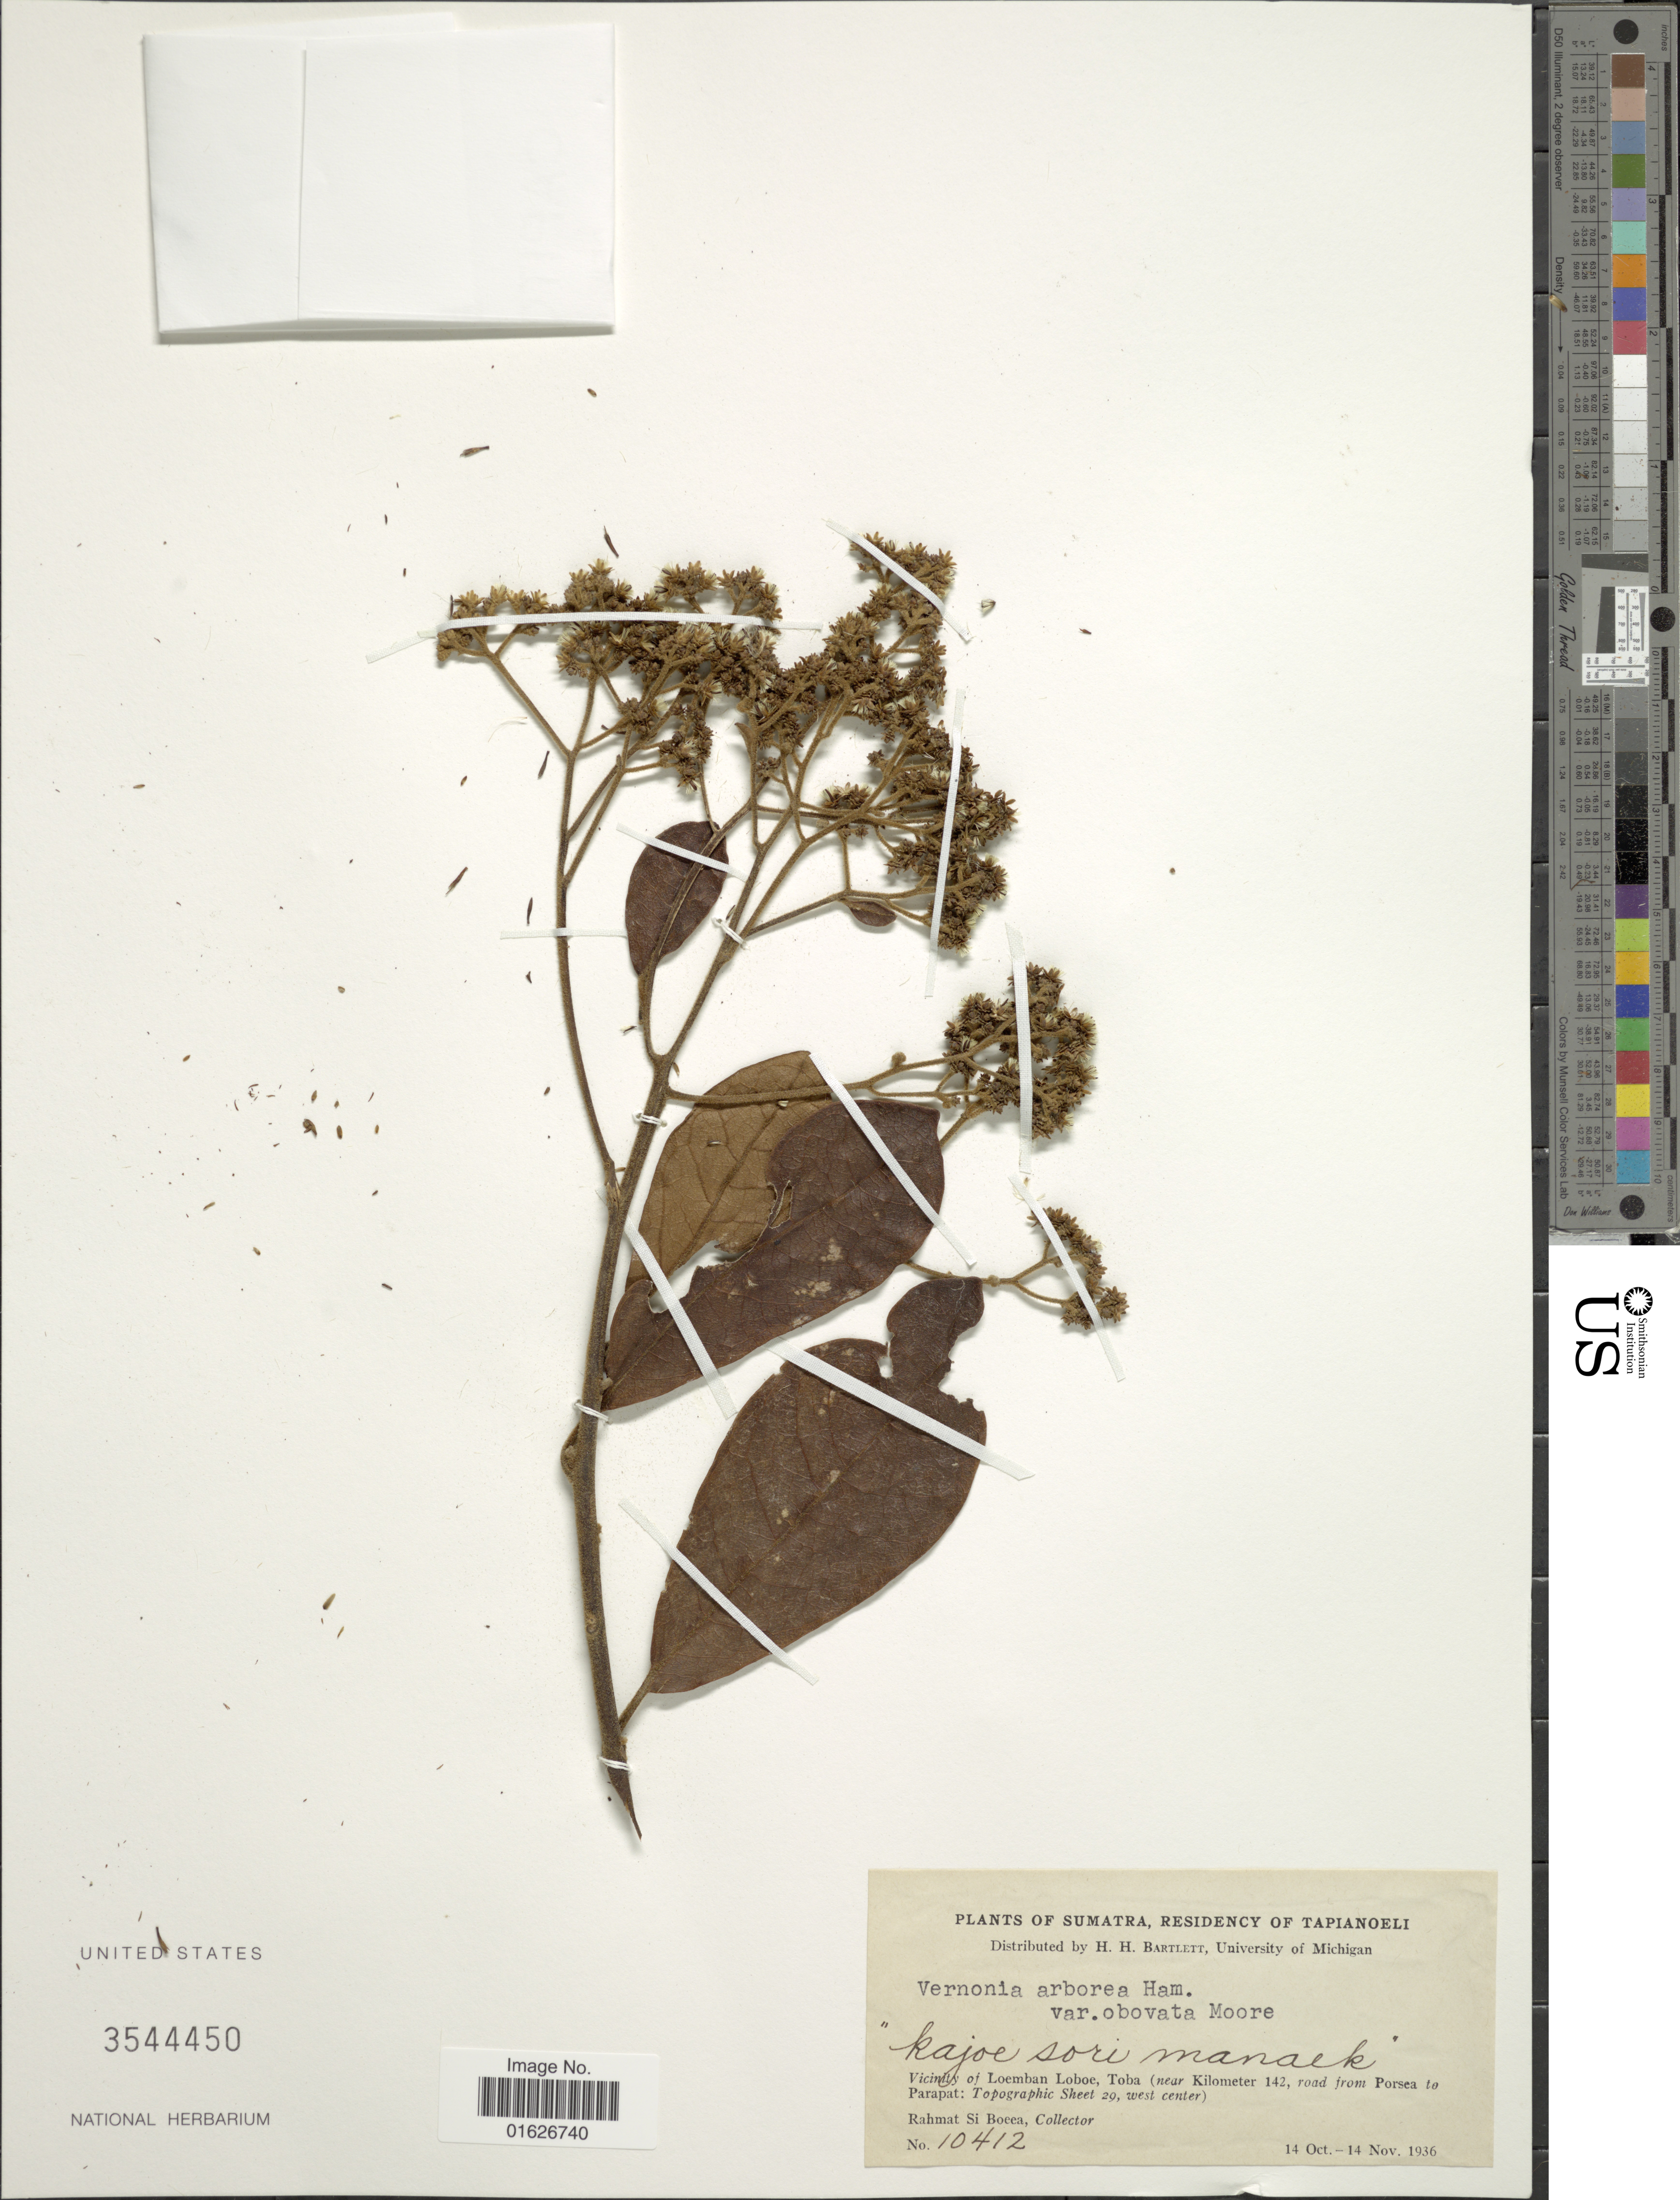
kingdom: Plantae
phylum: Tracheophyta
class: Magnoliopsida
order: Asterales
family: Asteraceae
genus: Strobocalyx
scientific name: Strobocalyx arborea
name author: (Buch.-Ham.) Sch. Bip.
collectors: Rahmat Si Boeea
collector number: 10412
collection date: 1936-10-14/1936-11-14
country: Indonesia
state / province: Sumatra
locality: Residency of Tapianoeli, Vicinity of Loemban Loboe, Toba ( near Kilometer 142, road from Porsea to Parapat: Topographic sheet 29, west Center ).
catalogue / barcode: US 3544450